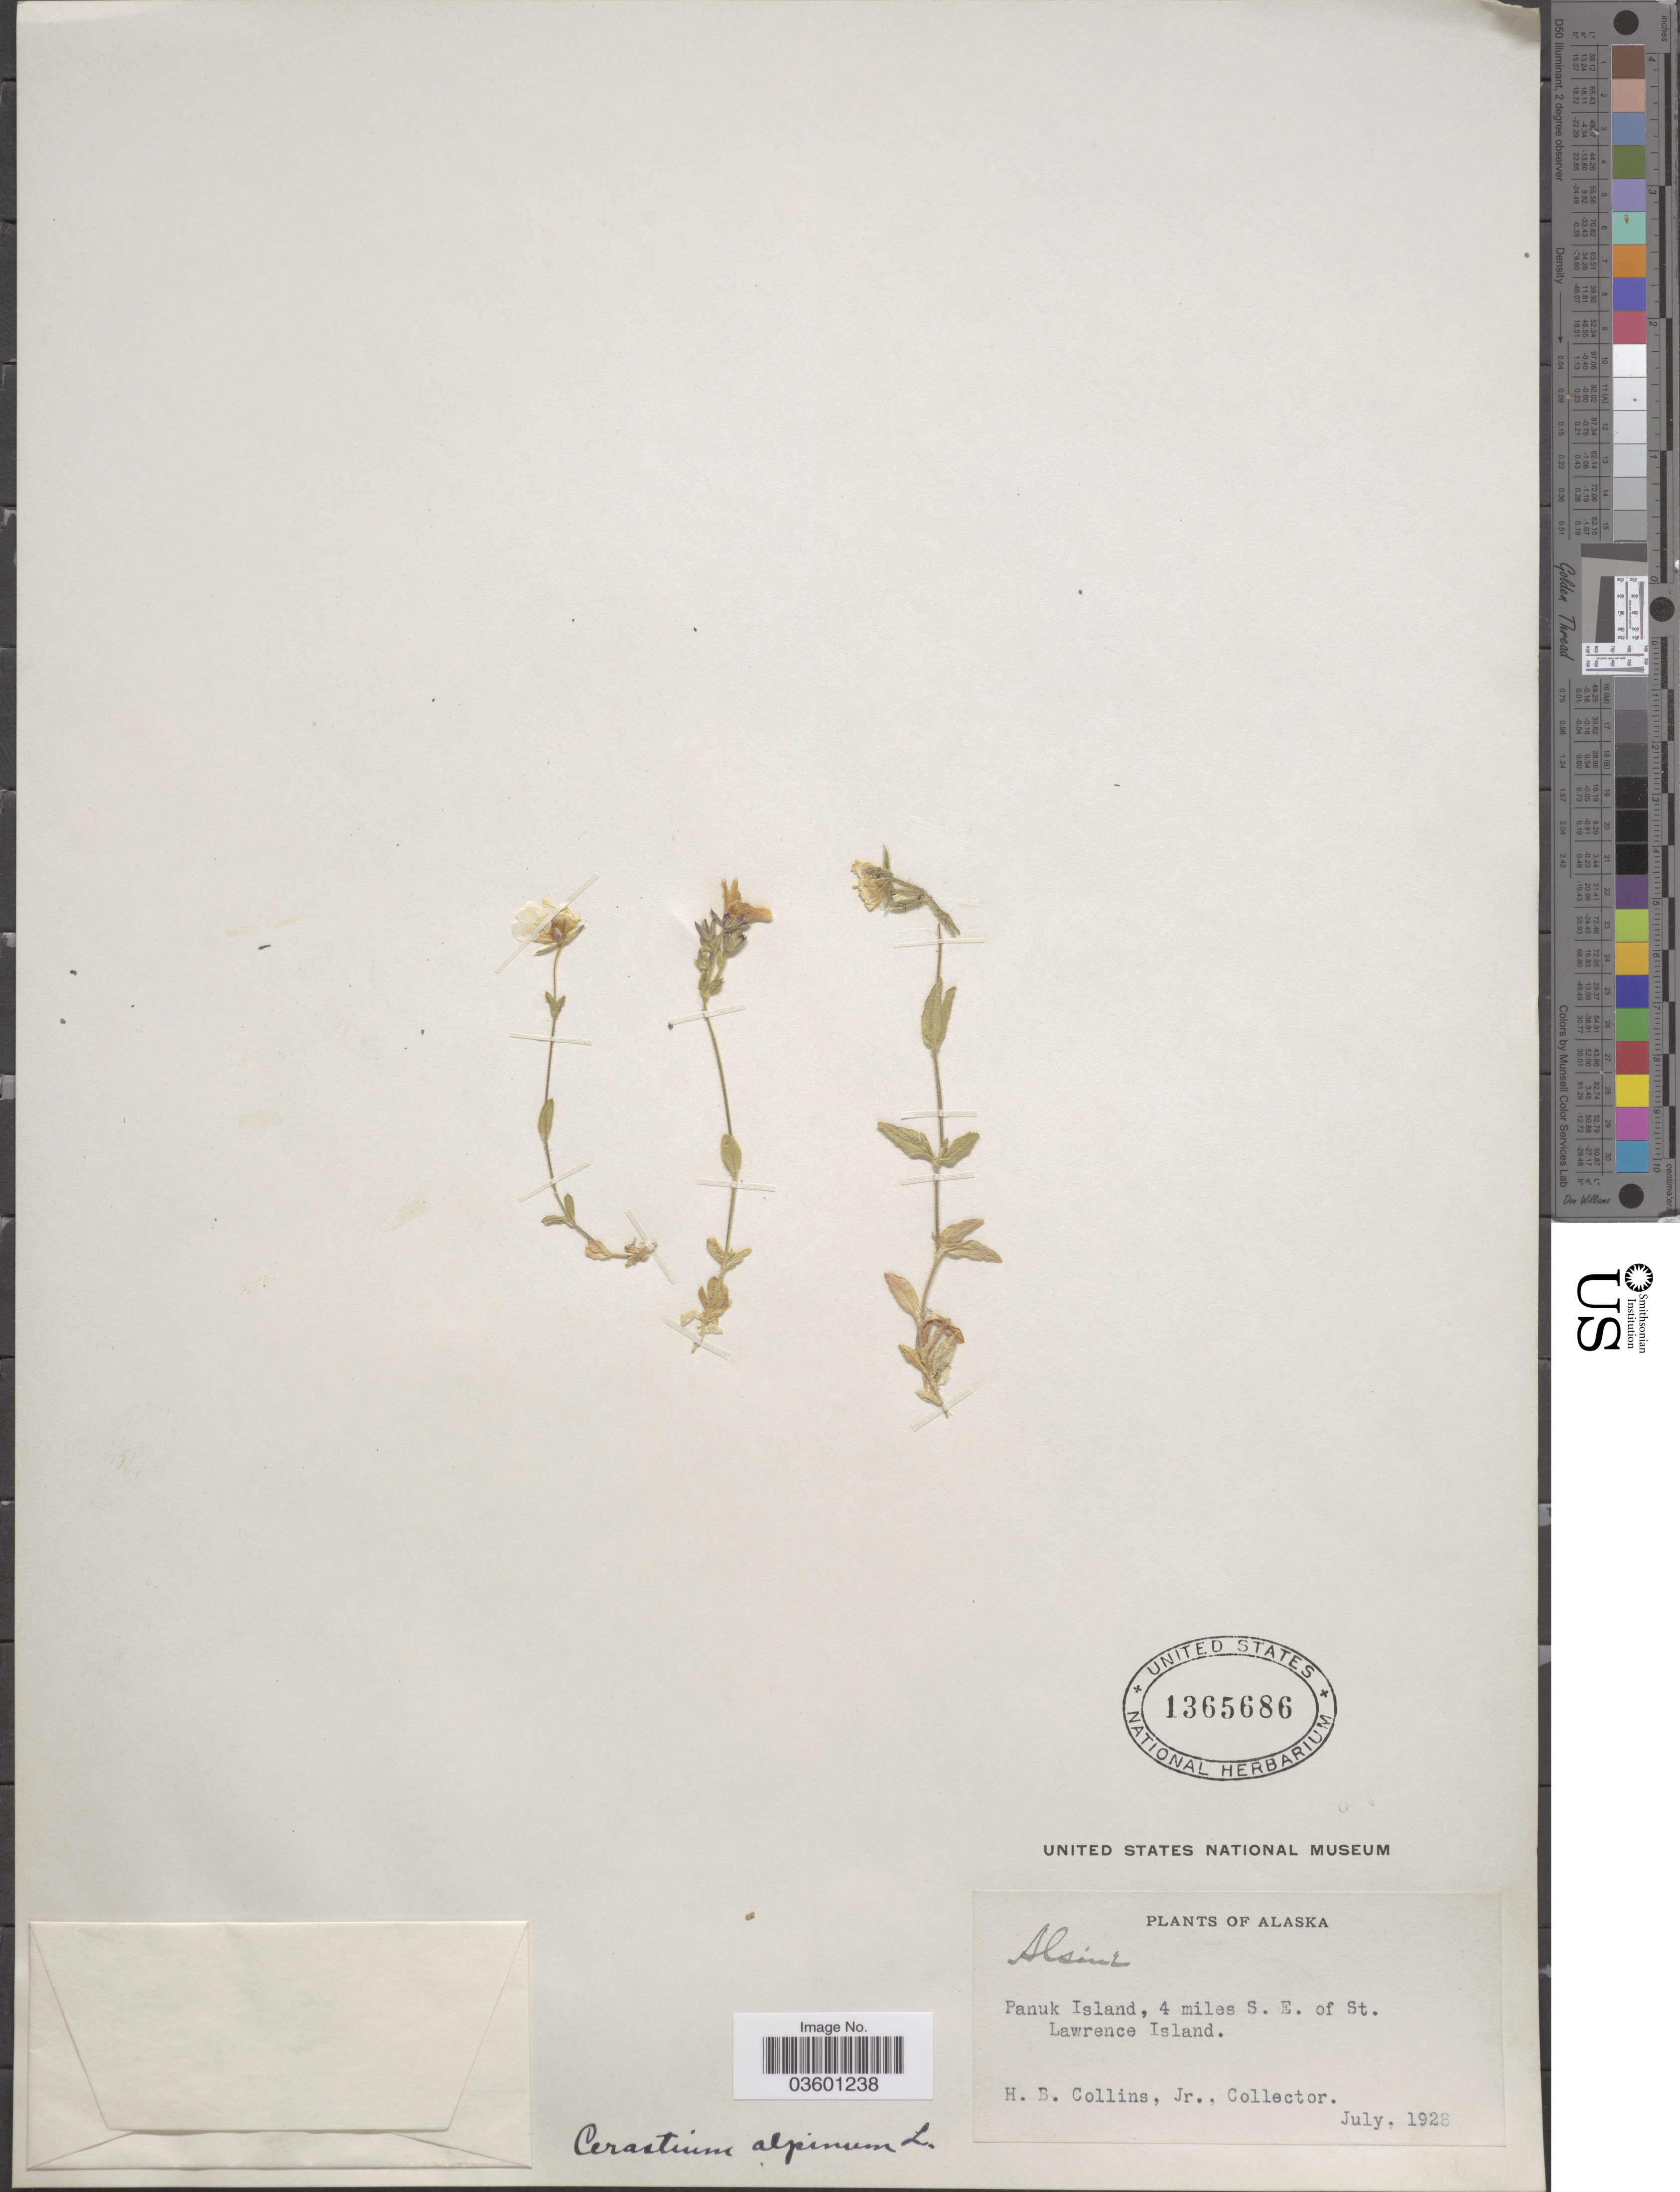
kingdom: Plantae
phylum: Tracheophyta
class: Magnoliopsida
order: Caryophyllales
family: Caryophyllaceae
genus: Cerastium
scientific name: Cerastium beeringianum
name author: Cham. & Schltdl.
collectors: H. Collins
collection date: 1928-07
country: United States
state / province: Alaska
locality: Panuk Island, 4 miles S. E. of St. Lawrence Island.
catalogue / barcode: US 1365686